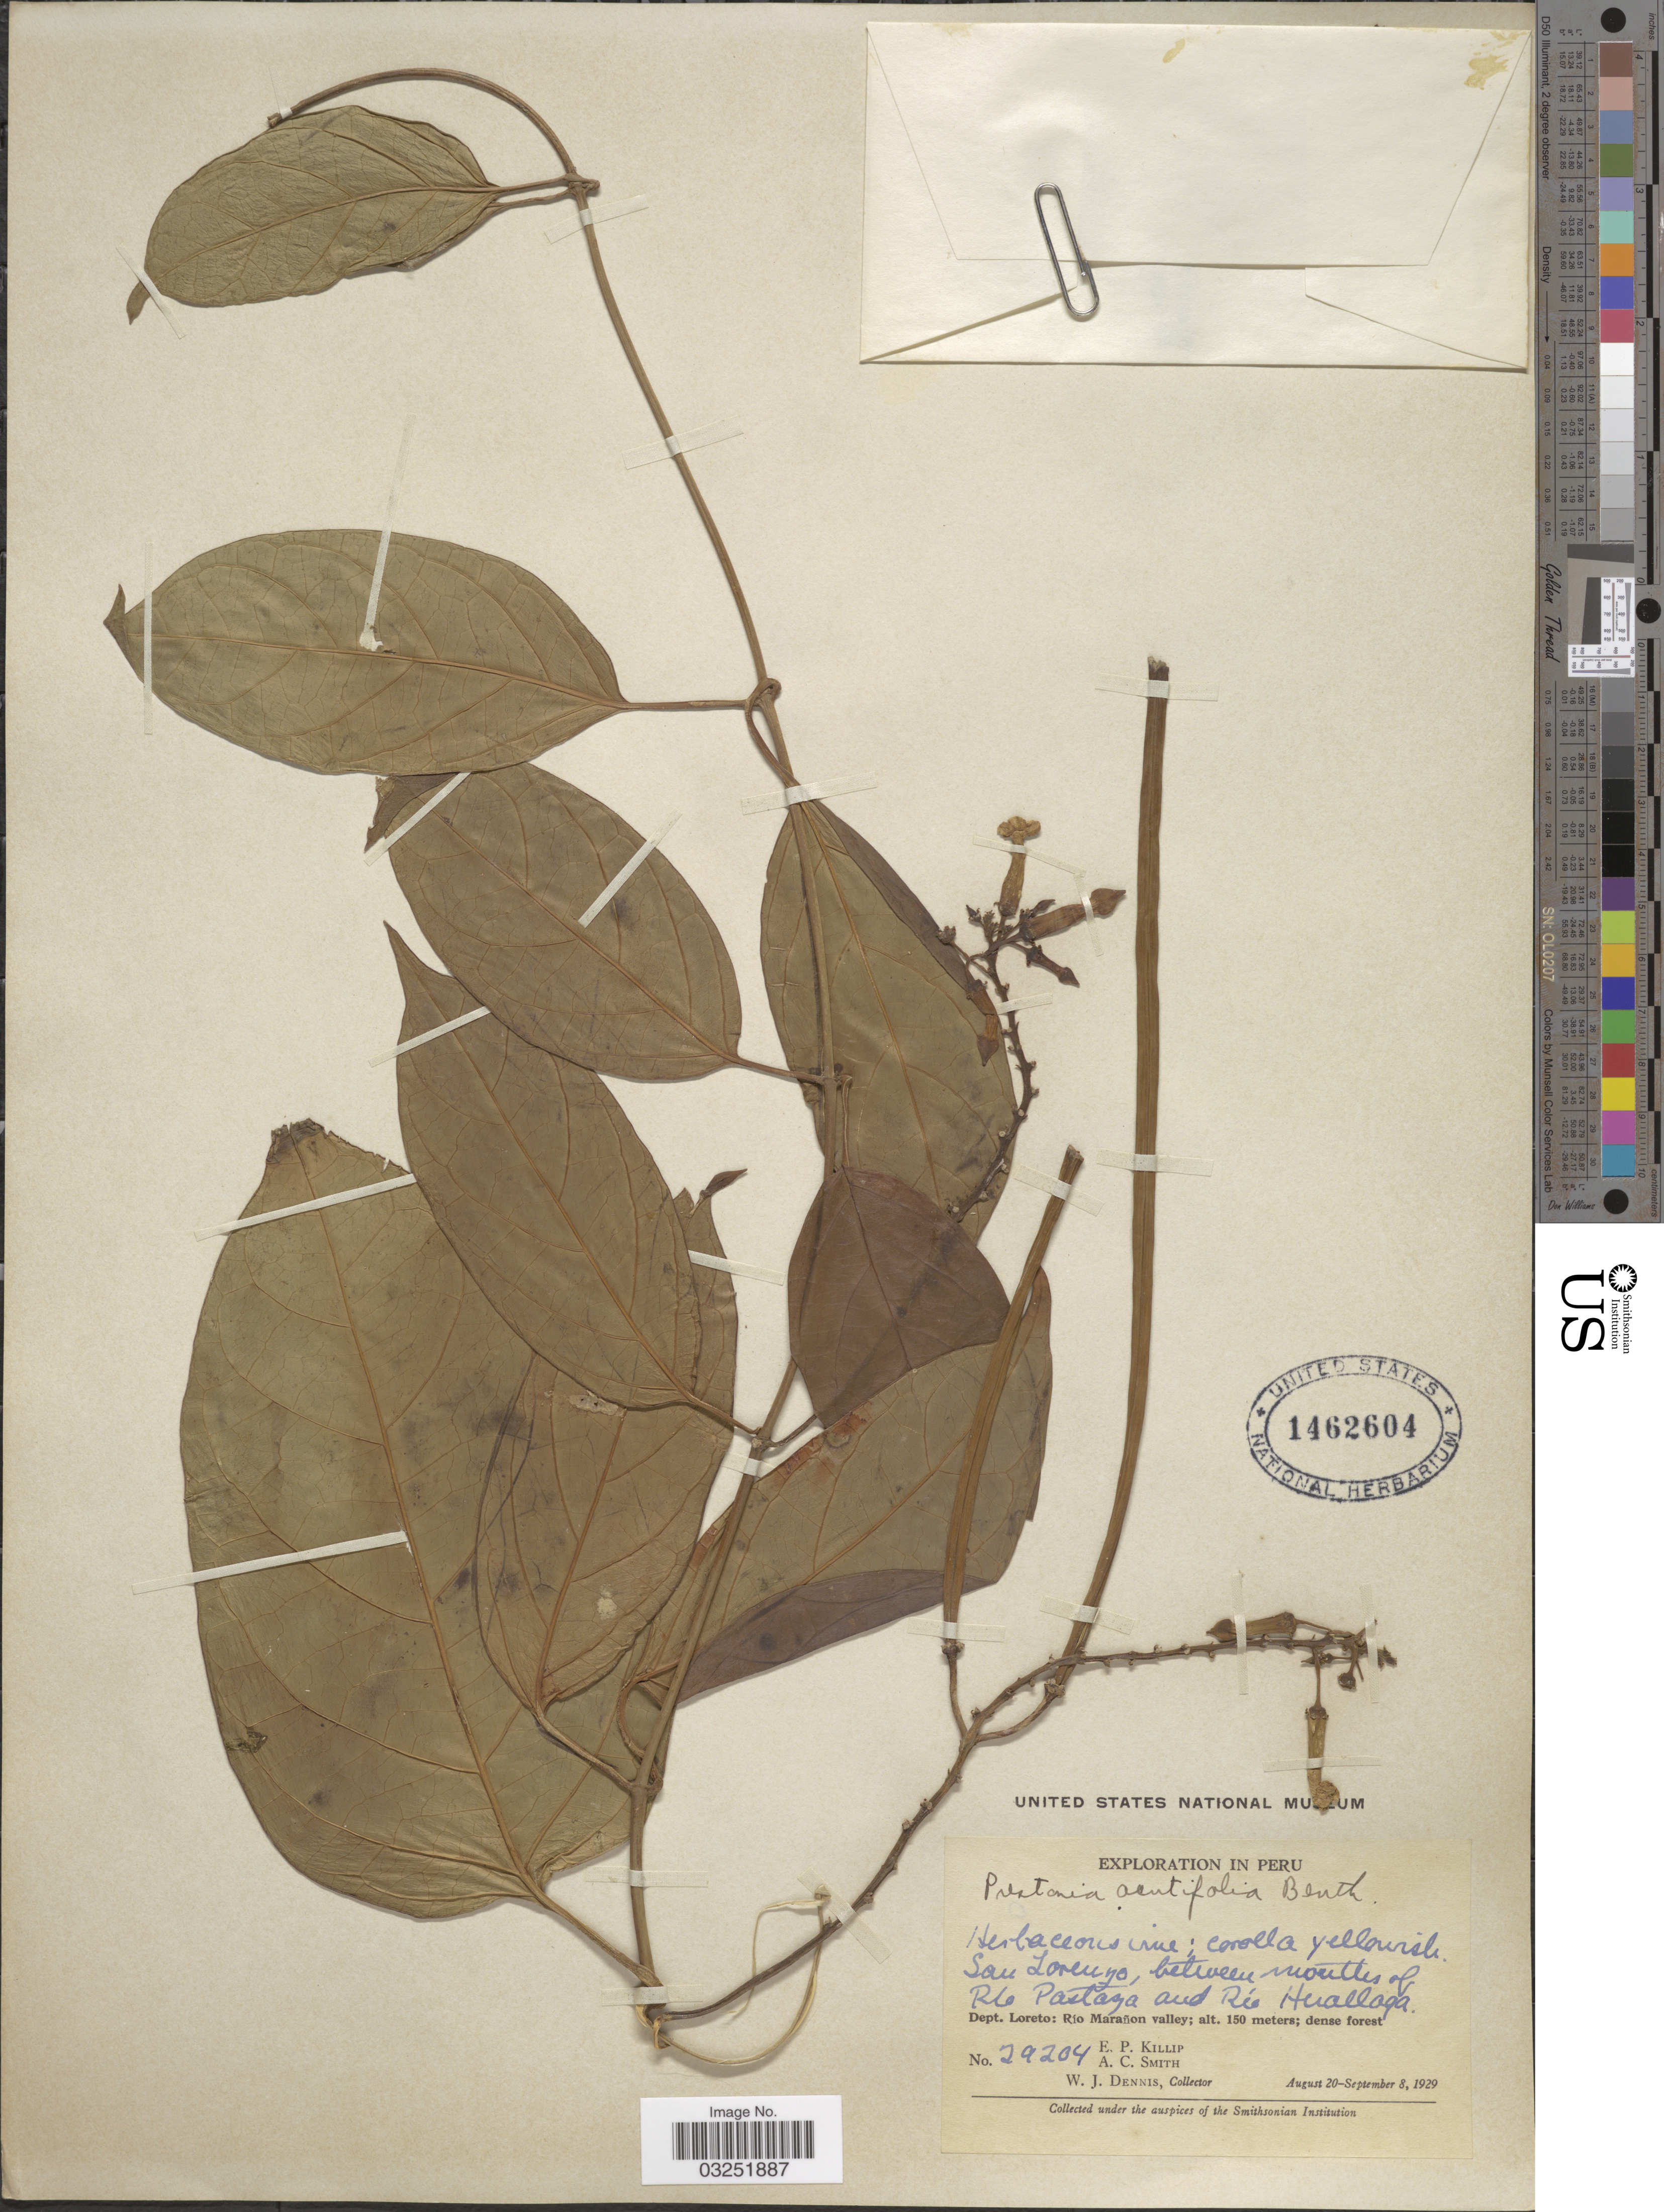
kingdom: Plantae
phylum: Tracheophyta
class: Magnoliopsida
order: Gentianales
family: Apocynaceae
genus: Prestonia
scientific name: Prestonia acutifolia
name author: (Benth. & Müll. Arg.) K. Schum.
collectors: E. P. Killip, A. C. Smith & W. J. Dennis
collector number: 29204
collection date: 1929-08-20/1929-09-08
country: Peru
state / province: Loreto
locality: San Lorenzo, between mouths of Rio Pastaza and Río Huallaga. Dept. Loreto: Río Marañon valley.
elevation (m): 150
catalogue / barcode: US 1462604